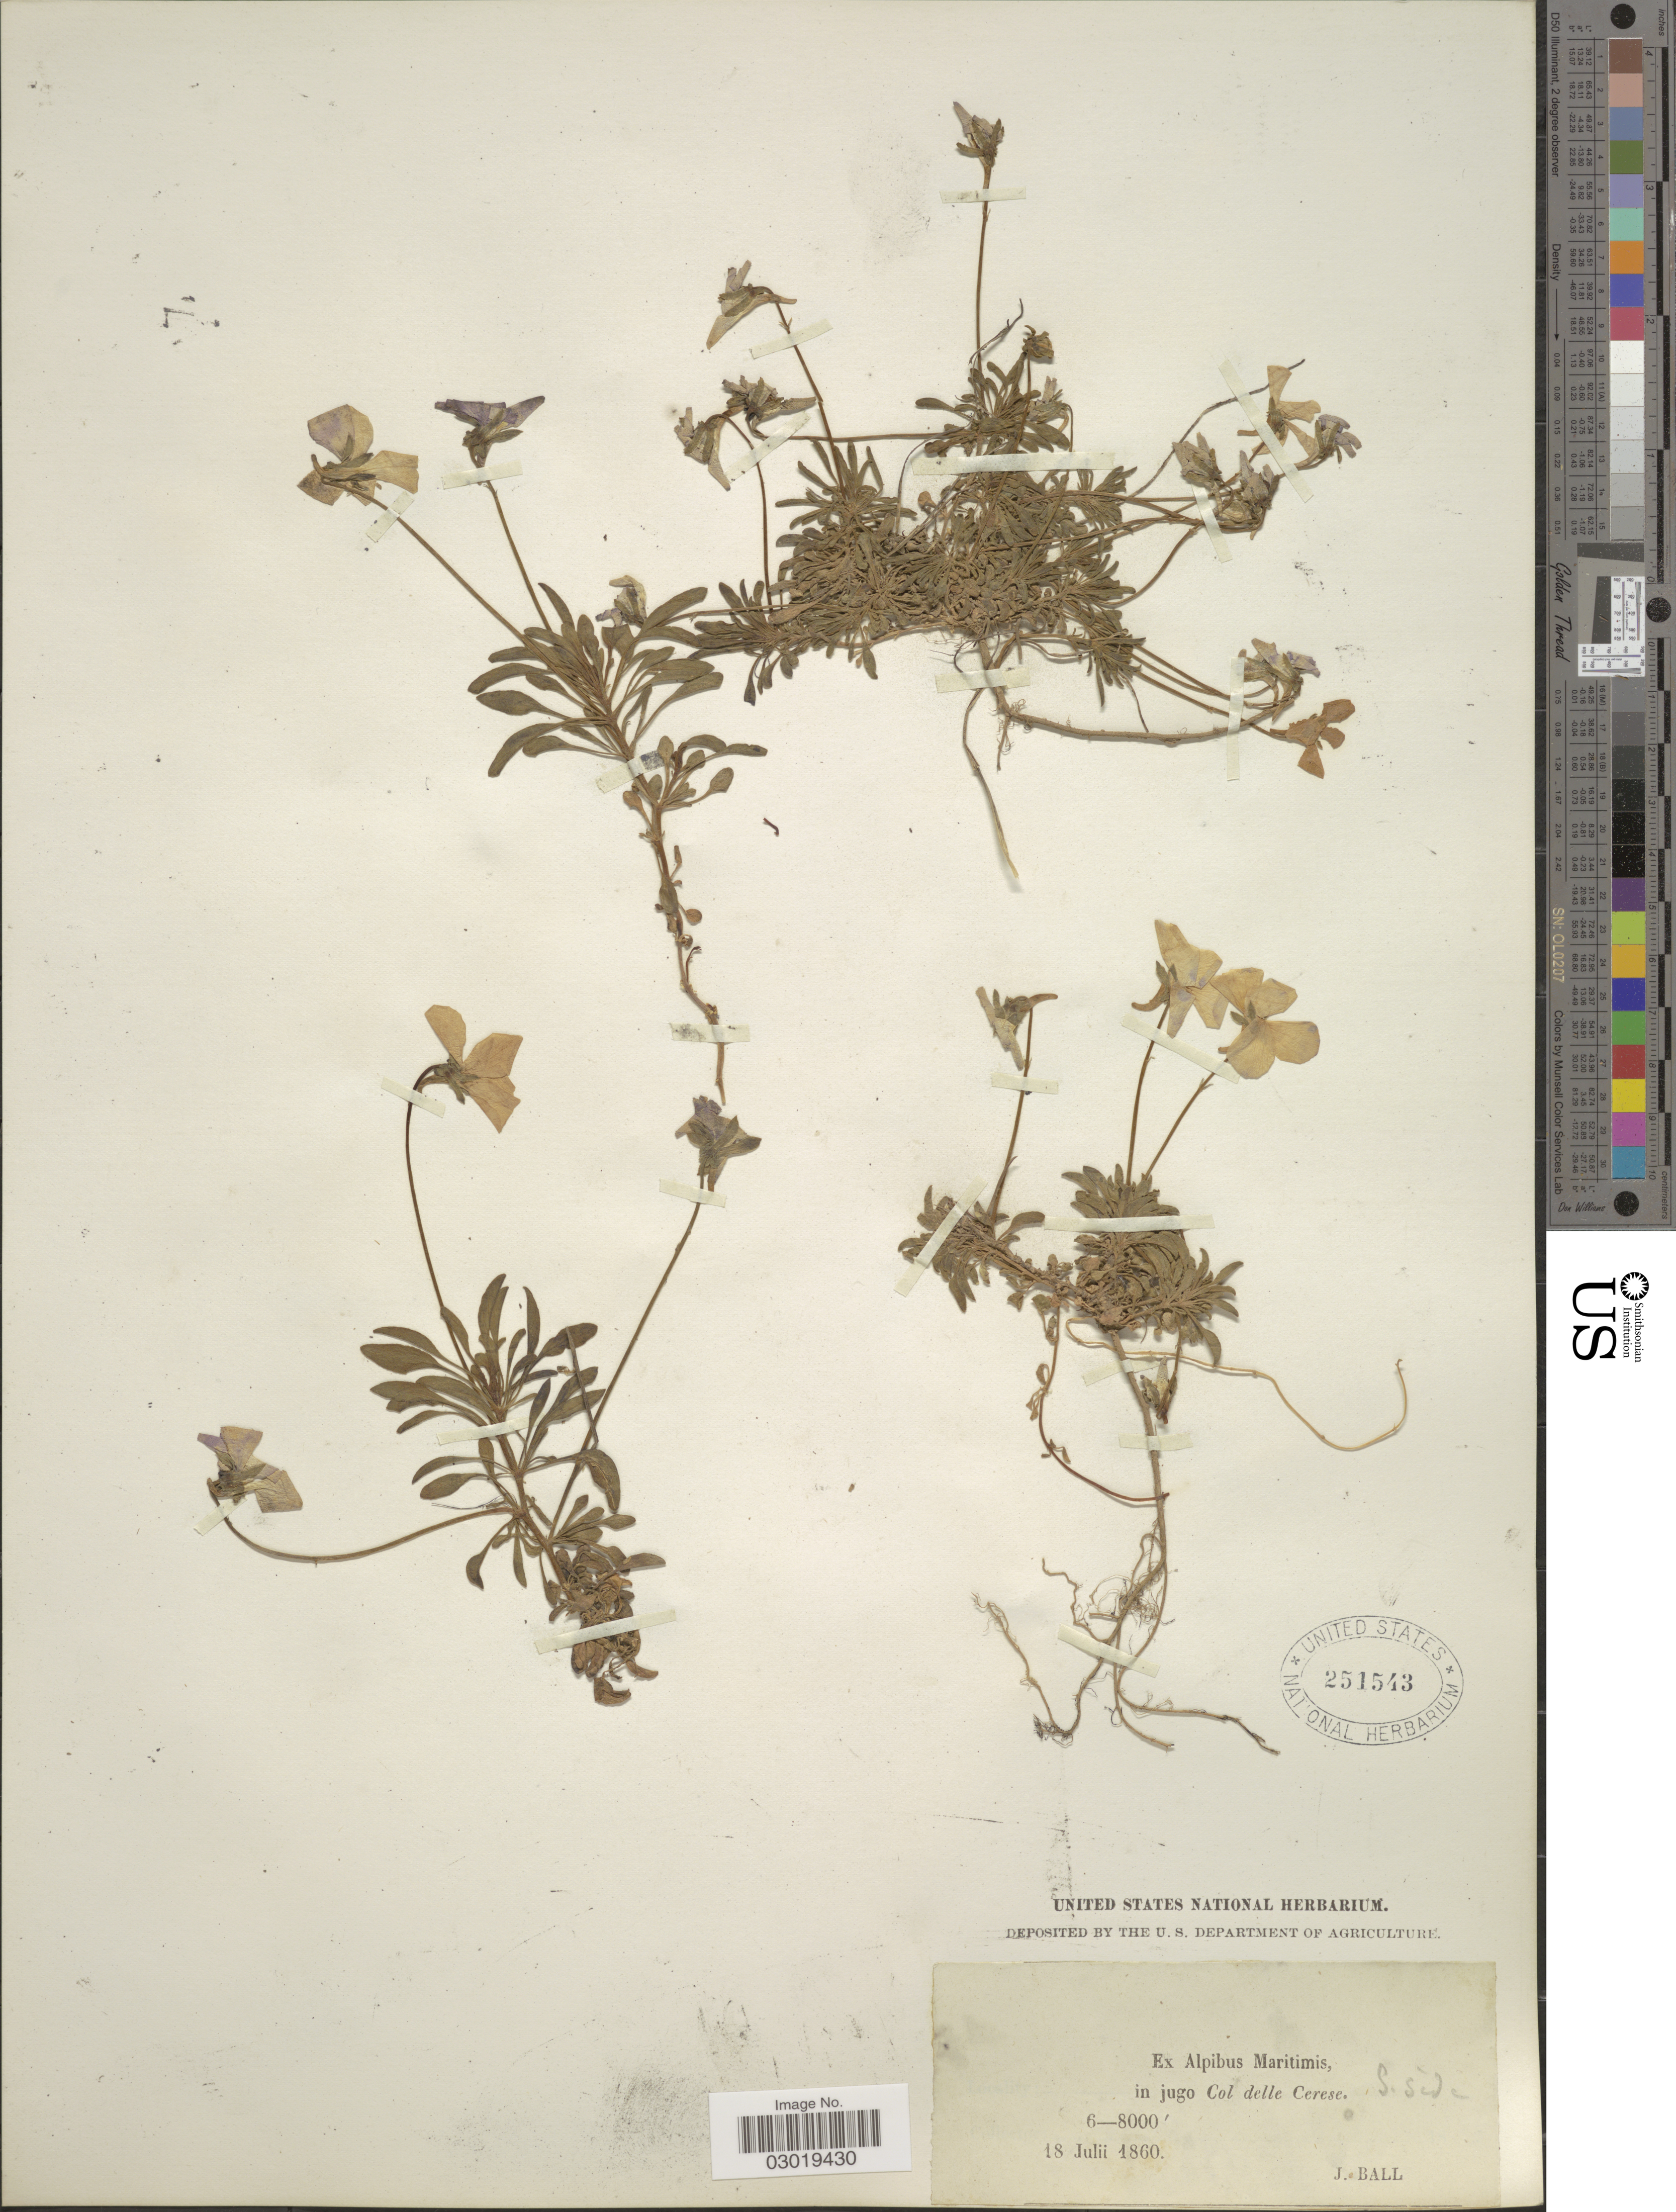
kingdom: Plantae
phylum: Tracheophyta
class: Magnoliopsida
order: Malpighiales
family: Violaceae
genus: Viola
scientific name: Viola sp.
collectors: J. Ball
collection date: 1860-07-18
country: Italy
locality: Ex Alpibus Maritimis in jugo Col delle Cerese. S. side.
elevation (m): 1829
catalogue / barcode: US 251543